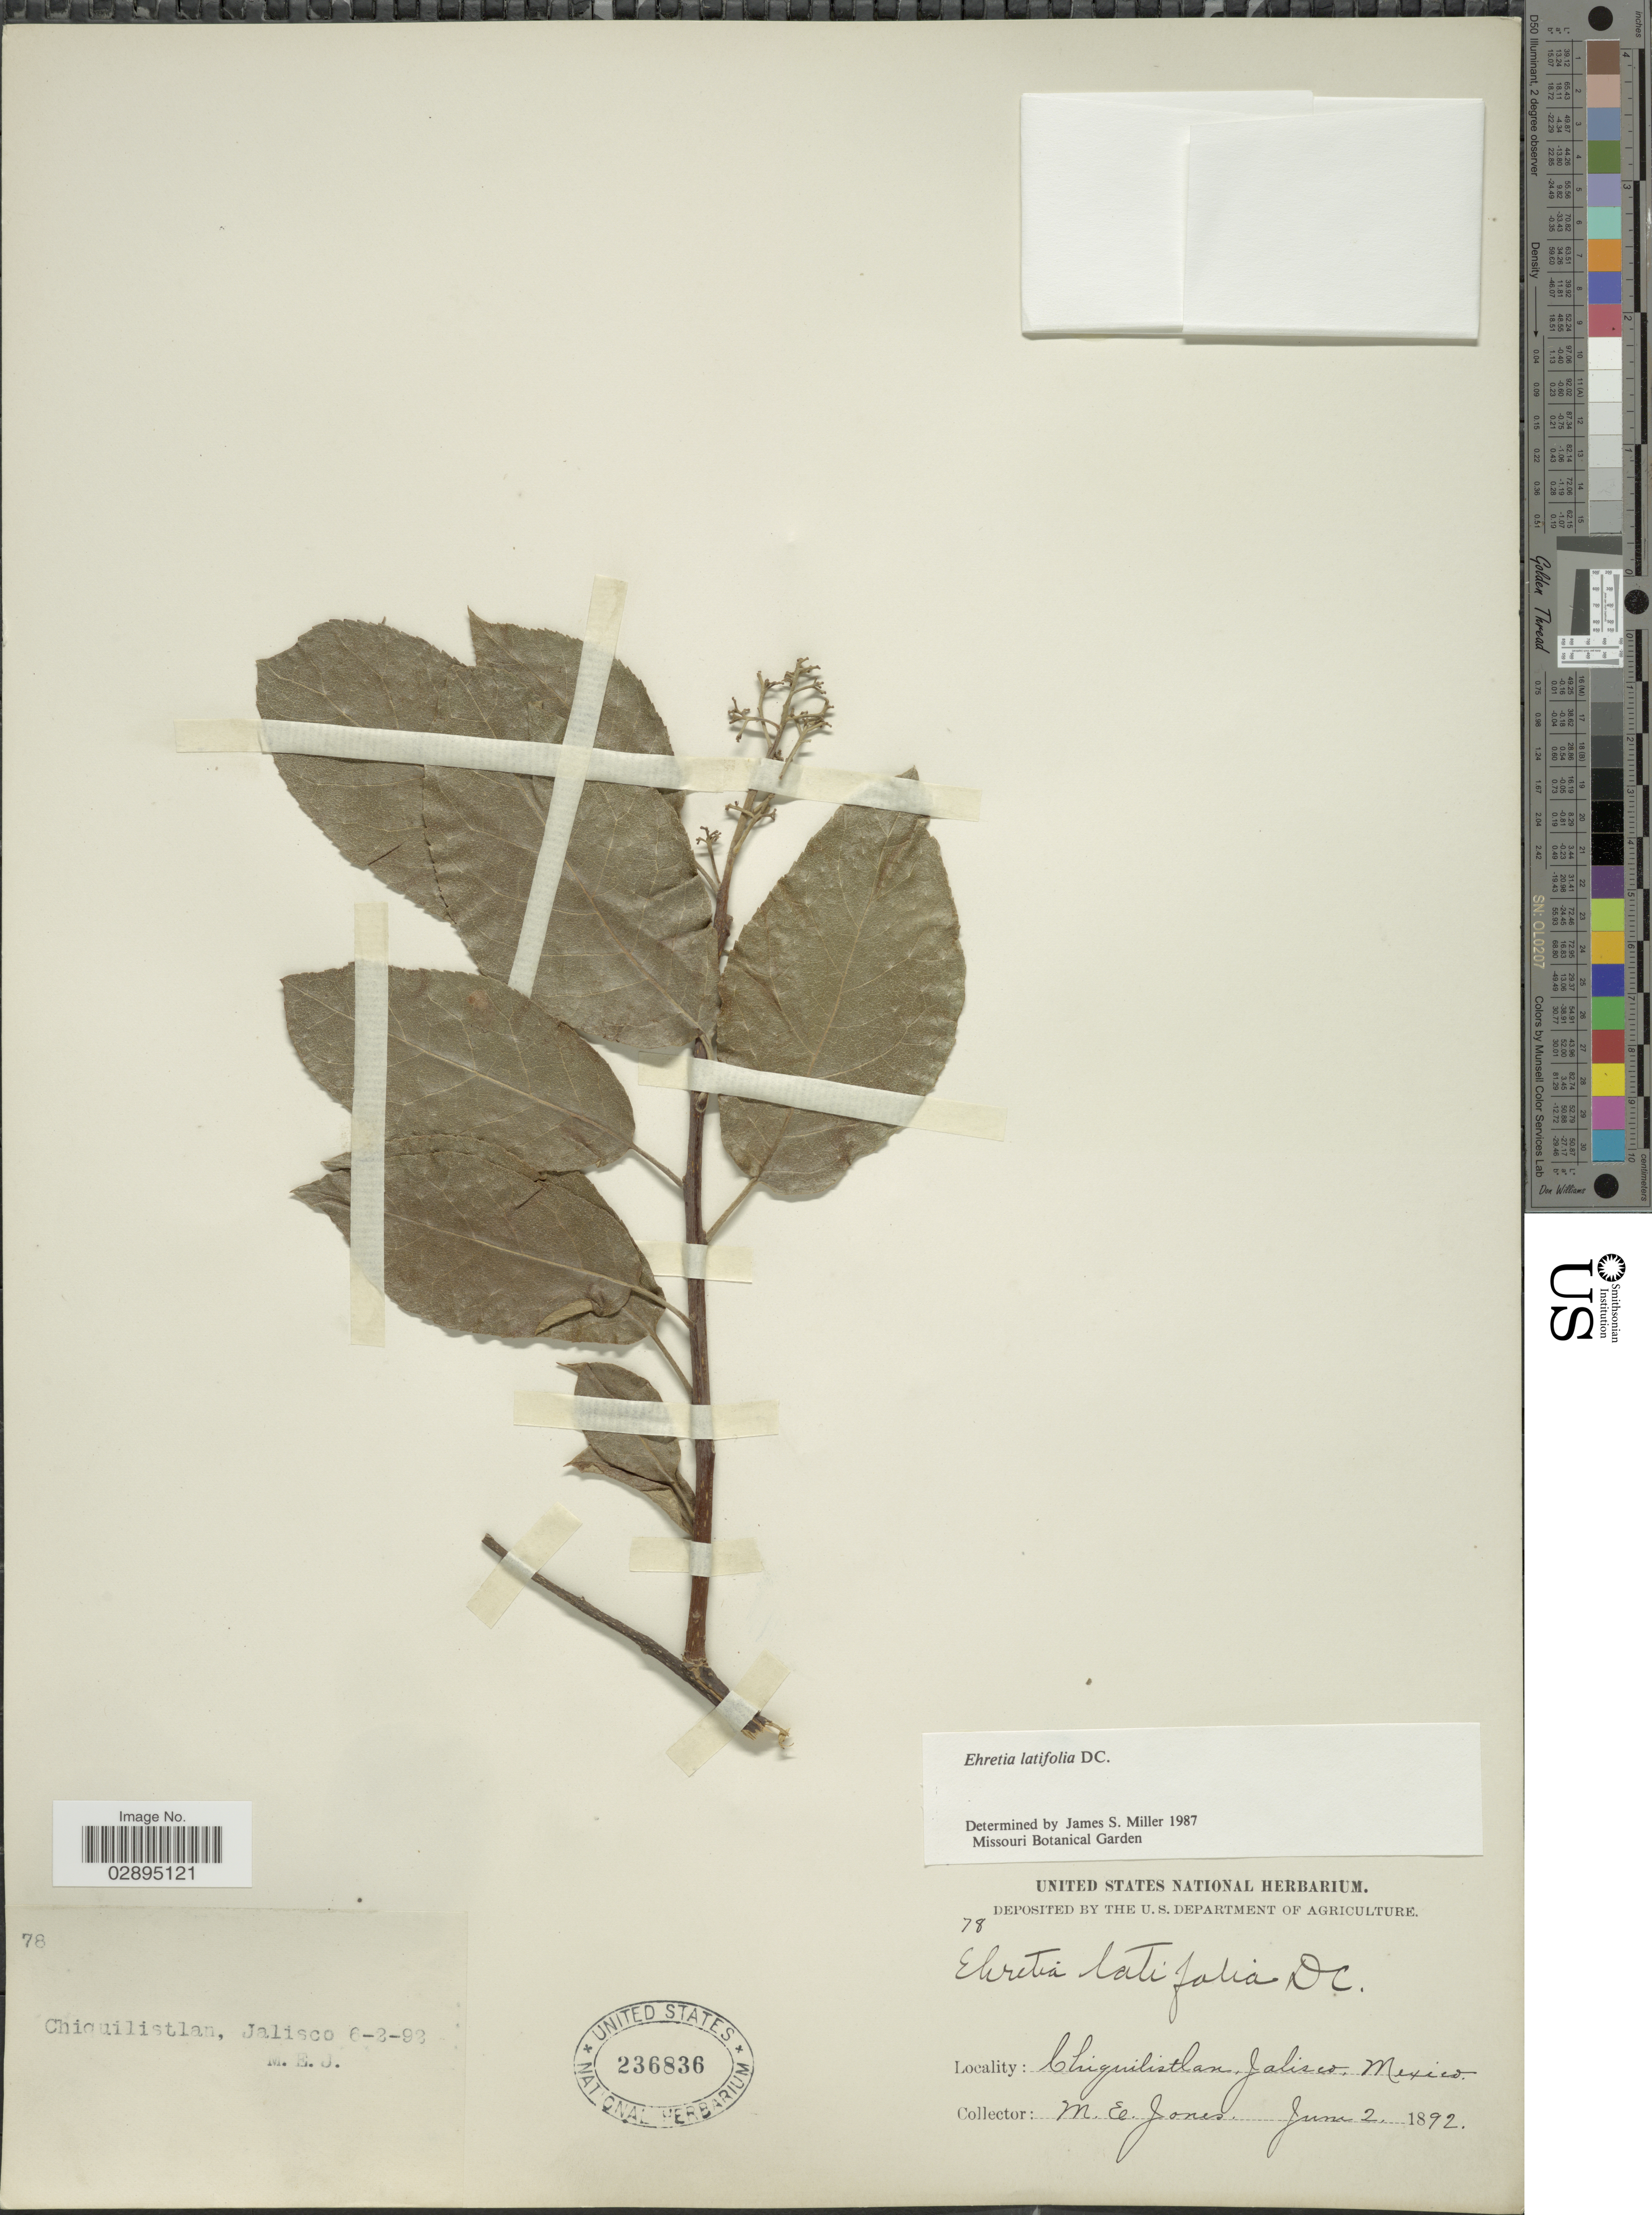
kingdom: Plantae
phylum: Tracheophyta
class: Magnoliopsida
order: Boraginales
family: Ehretiaceae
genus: Ehretia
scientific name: Ehretia latifolia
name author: DC.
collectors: M. E. Jones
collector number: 78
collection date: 1892-06-02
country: Mexico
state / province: Jalisco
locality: Chiquilistlan.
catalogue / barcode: US 236836